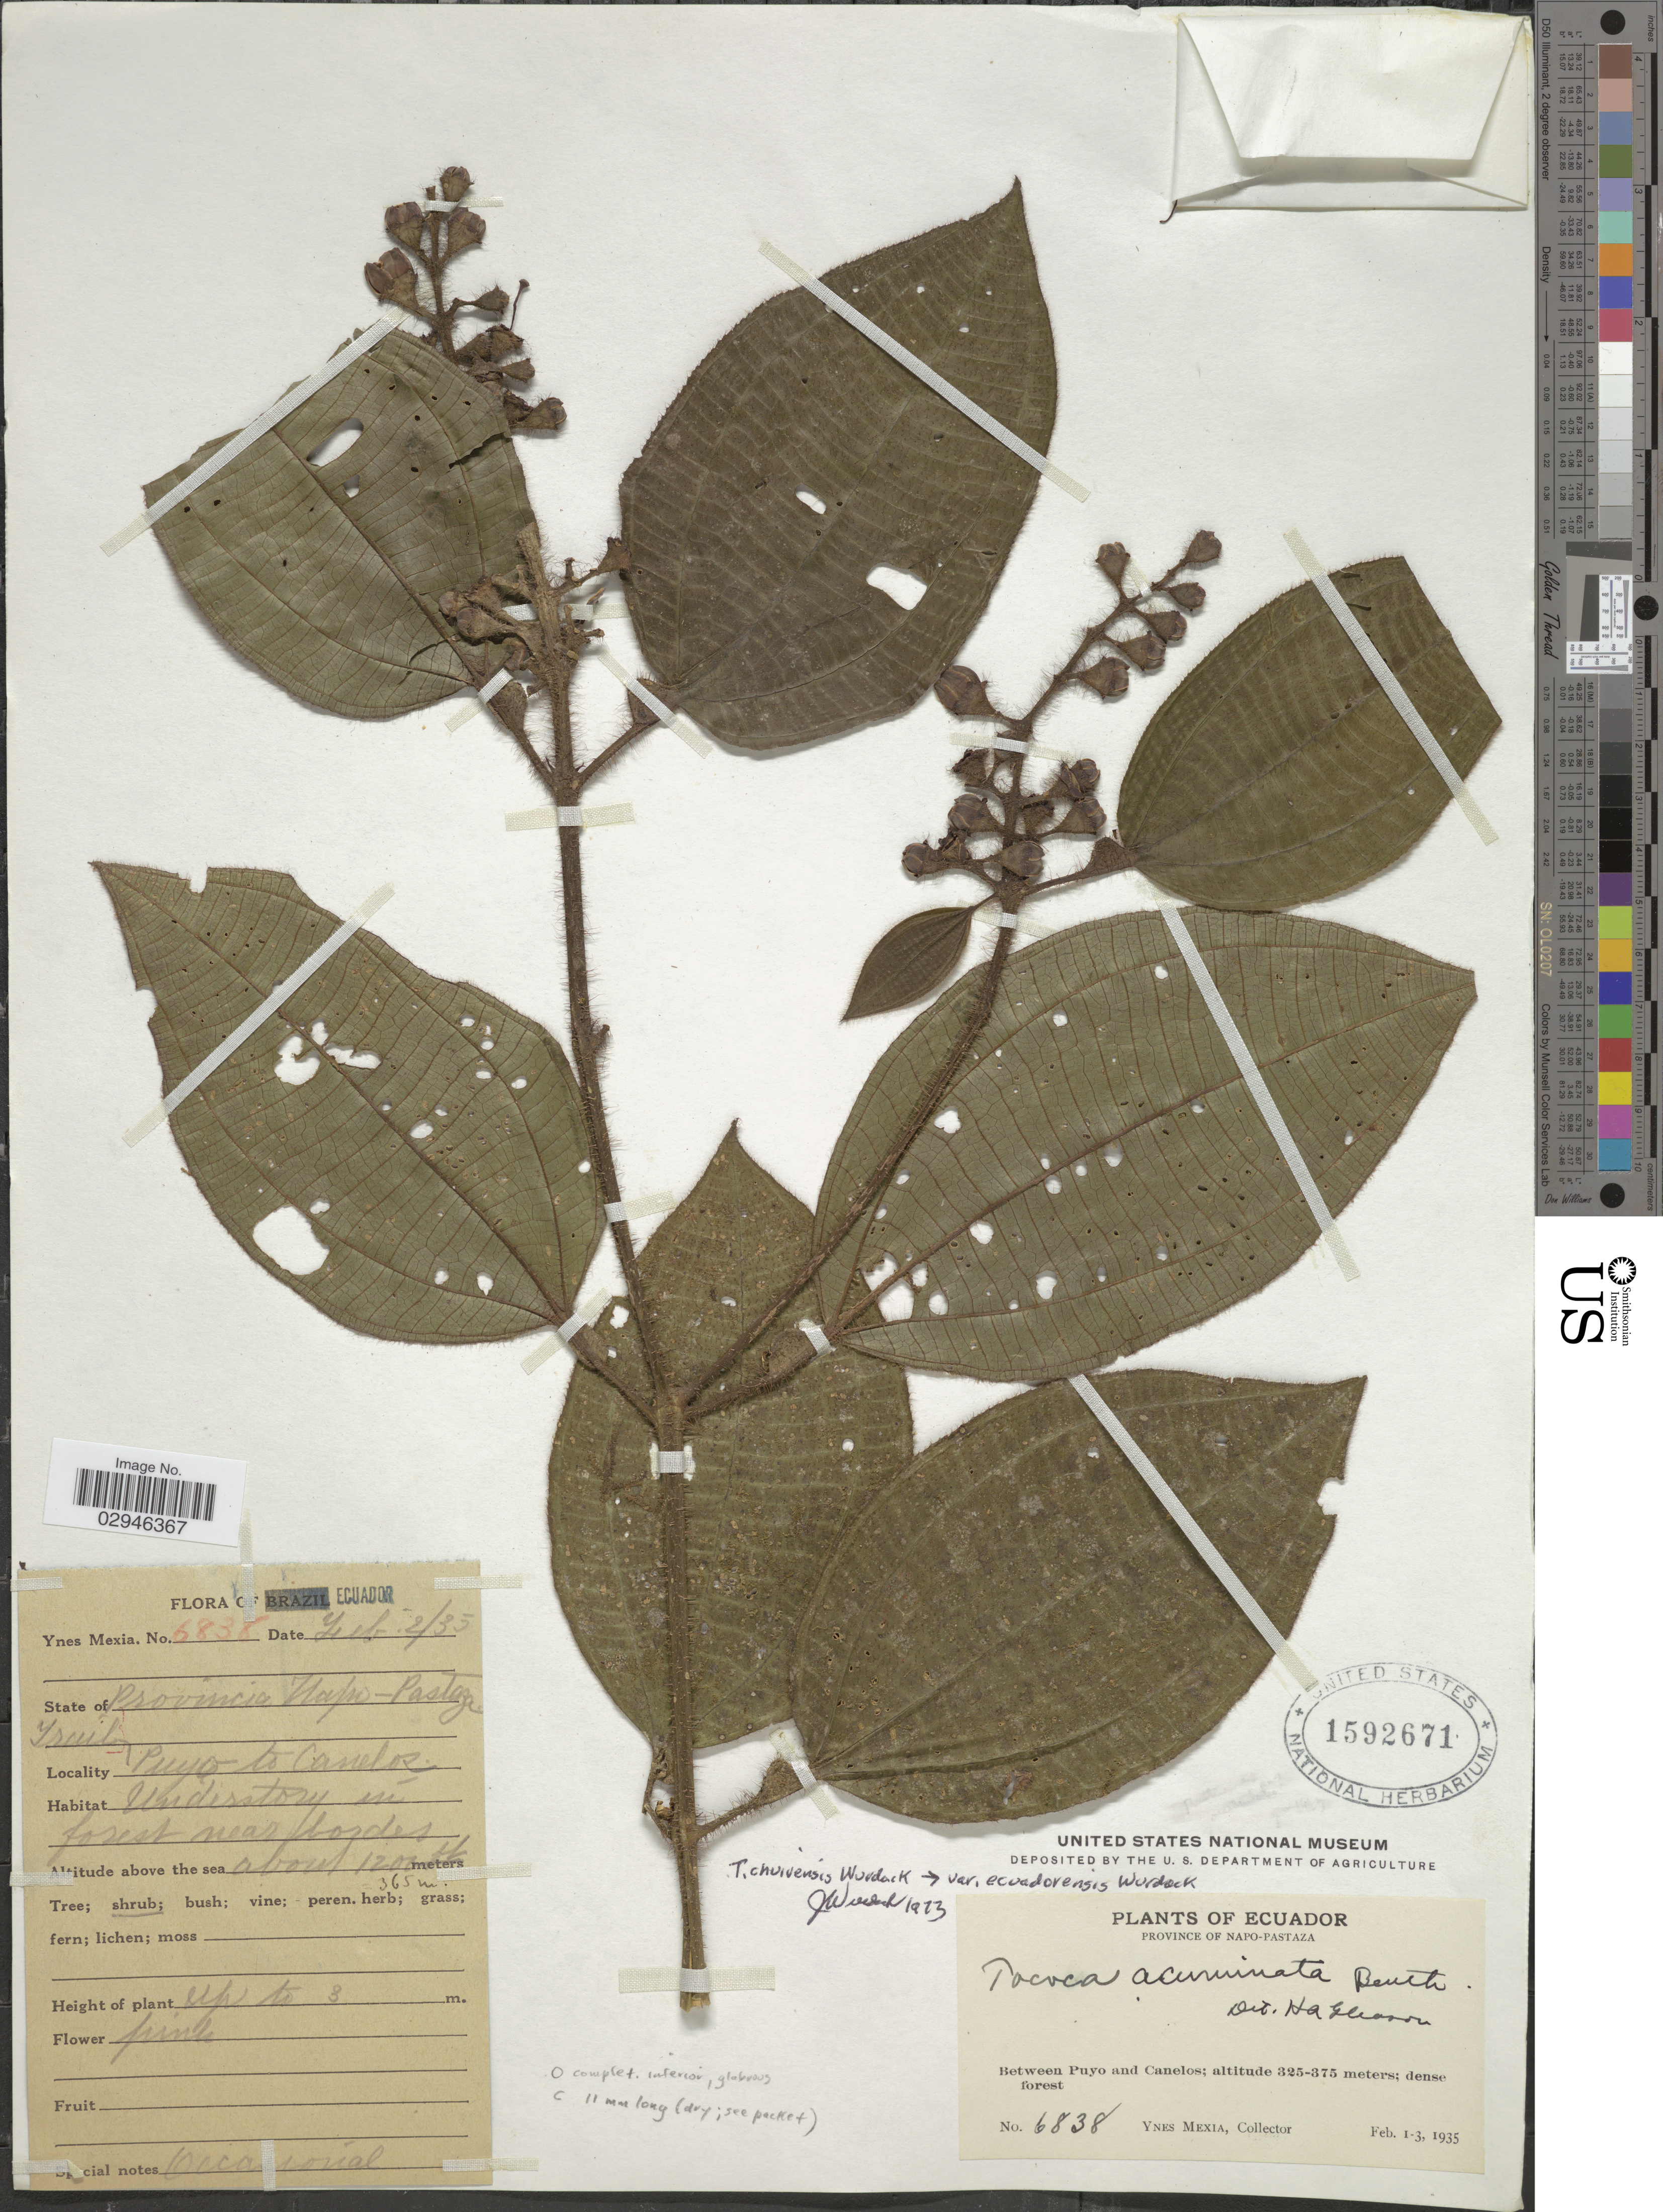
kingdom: Plantae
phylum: Tracheophyta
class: Magnoliopsida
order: Myrtales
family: Melastomataceae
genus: Tococa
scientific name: Tococa chuivensis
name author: Wurdack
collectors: Y. Mexia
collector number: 6836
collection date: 1935-02-02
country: Ecuador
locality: Province of Napo-Pastaza, Between Puyo and Canelos.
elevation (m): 325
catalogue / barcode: US 1592671